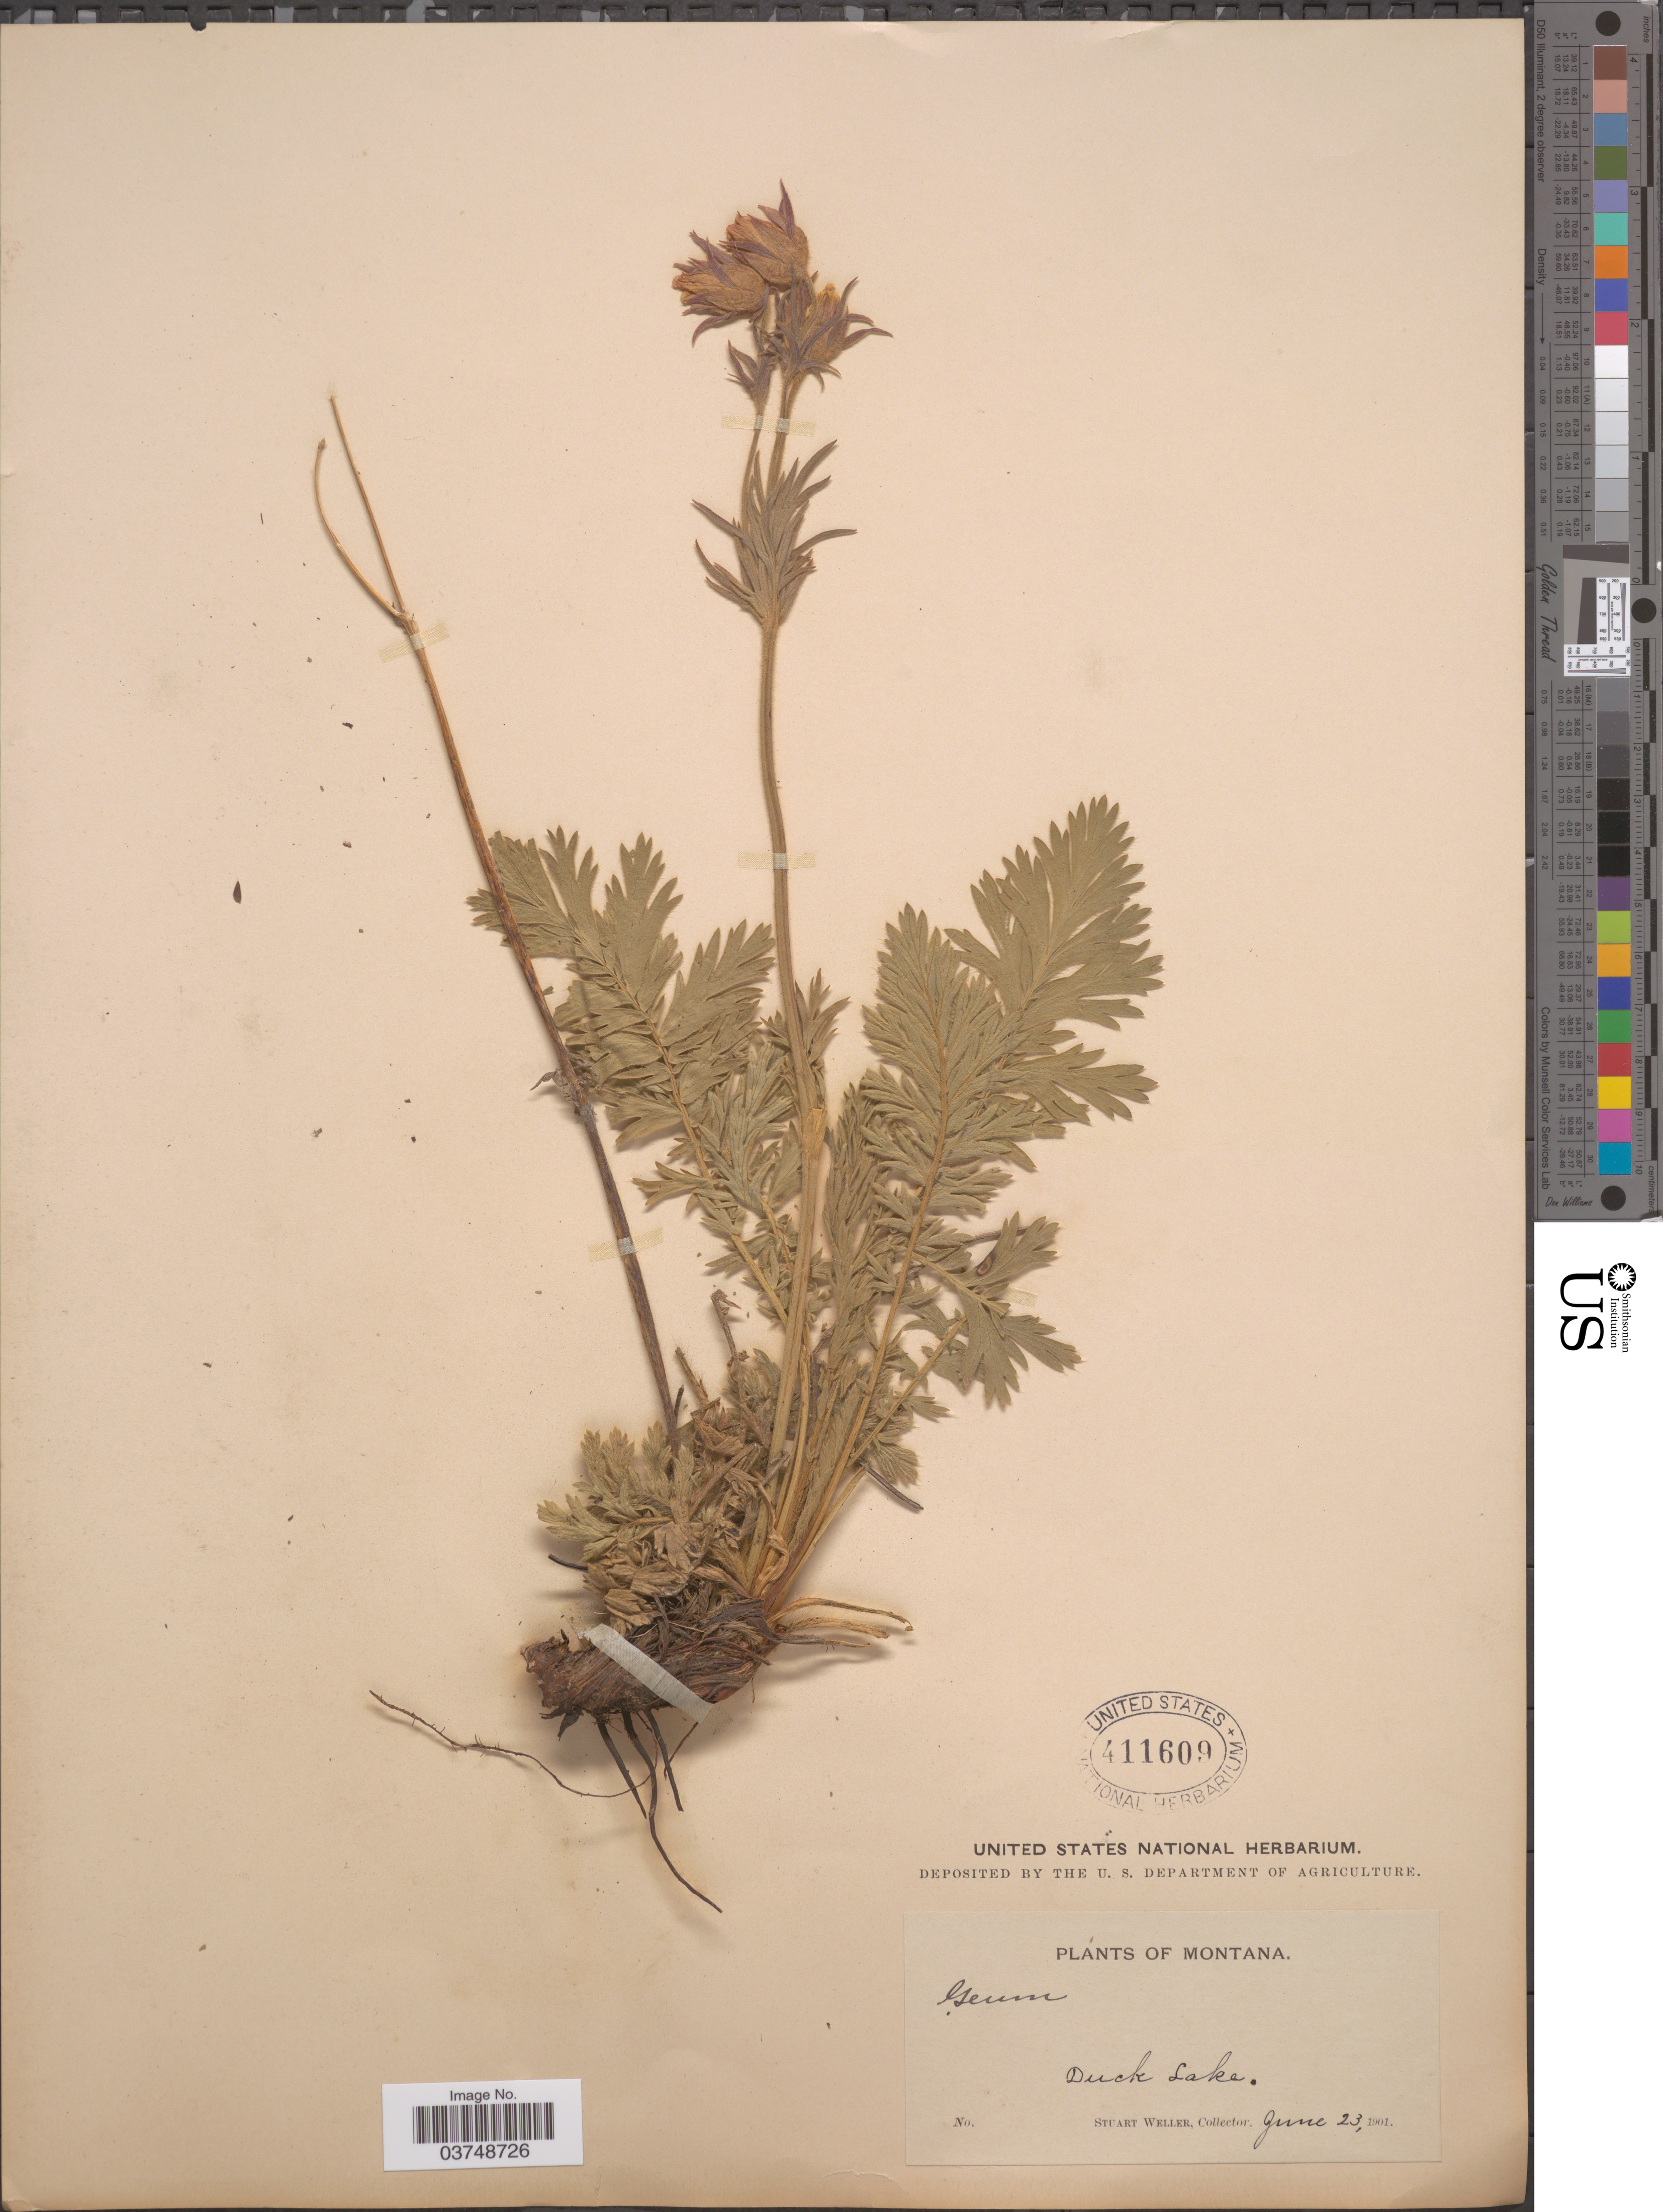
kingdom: Plantae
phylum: Tracheophyta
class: Magnoliopsida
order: Rosales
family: Rosaceae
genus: Geum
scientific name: Geum triflorum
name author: Pursh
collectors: S. Weller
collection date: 1901-06-23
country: United States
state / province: Montana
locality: Duck Lake.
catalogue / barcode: US 411609